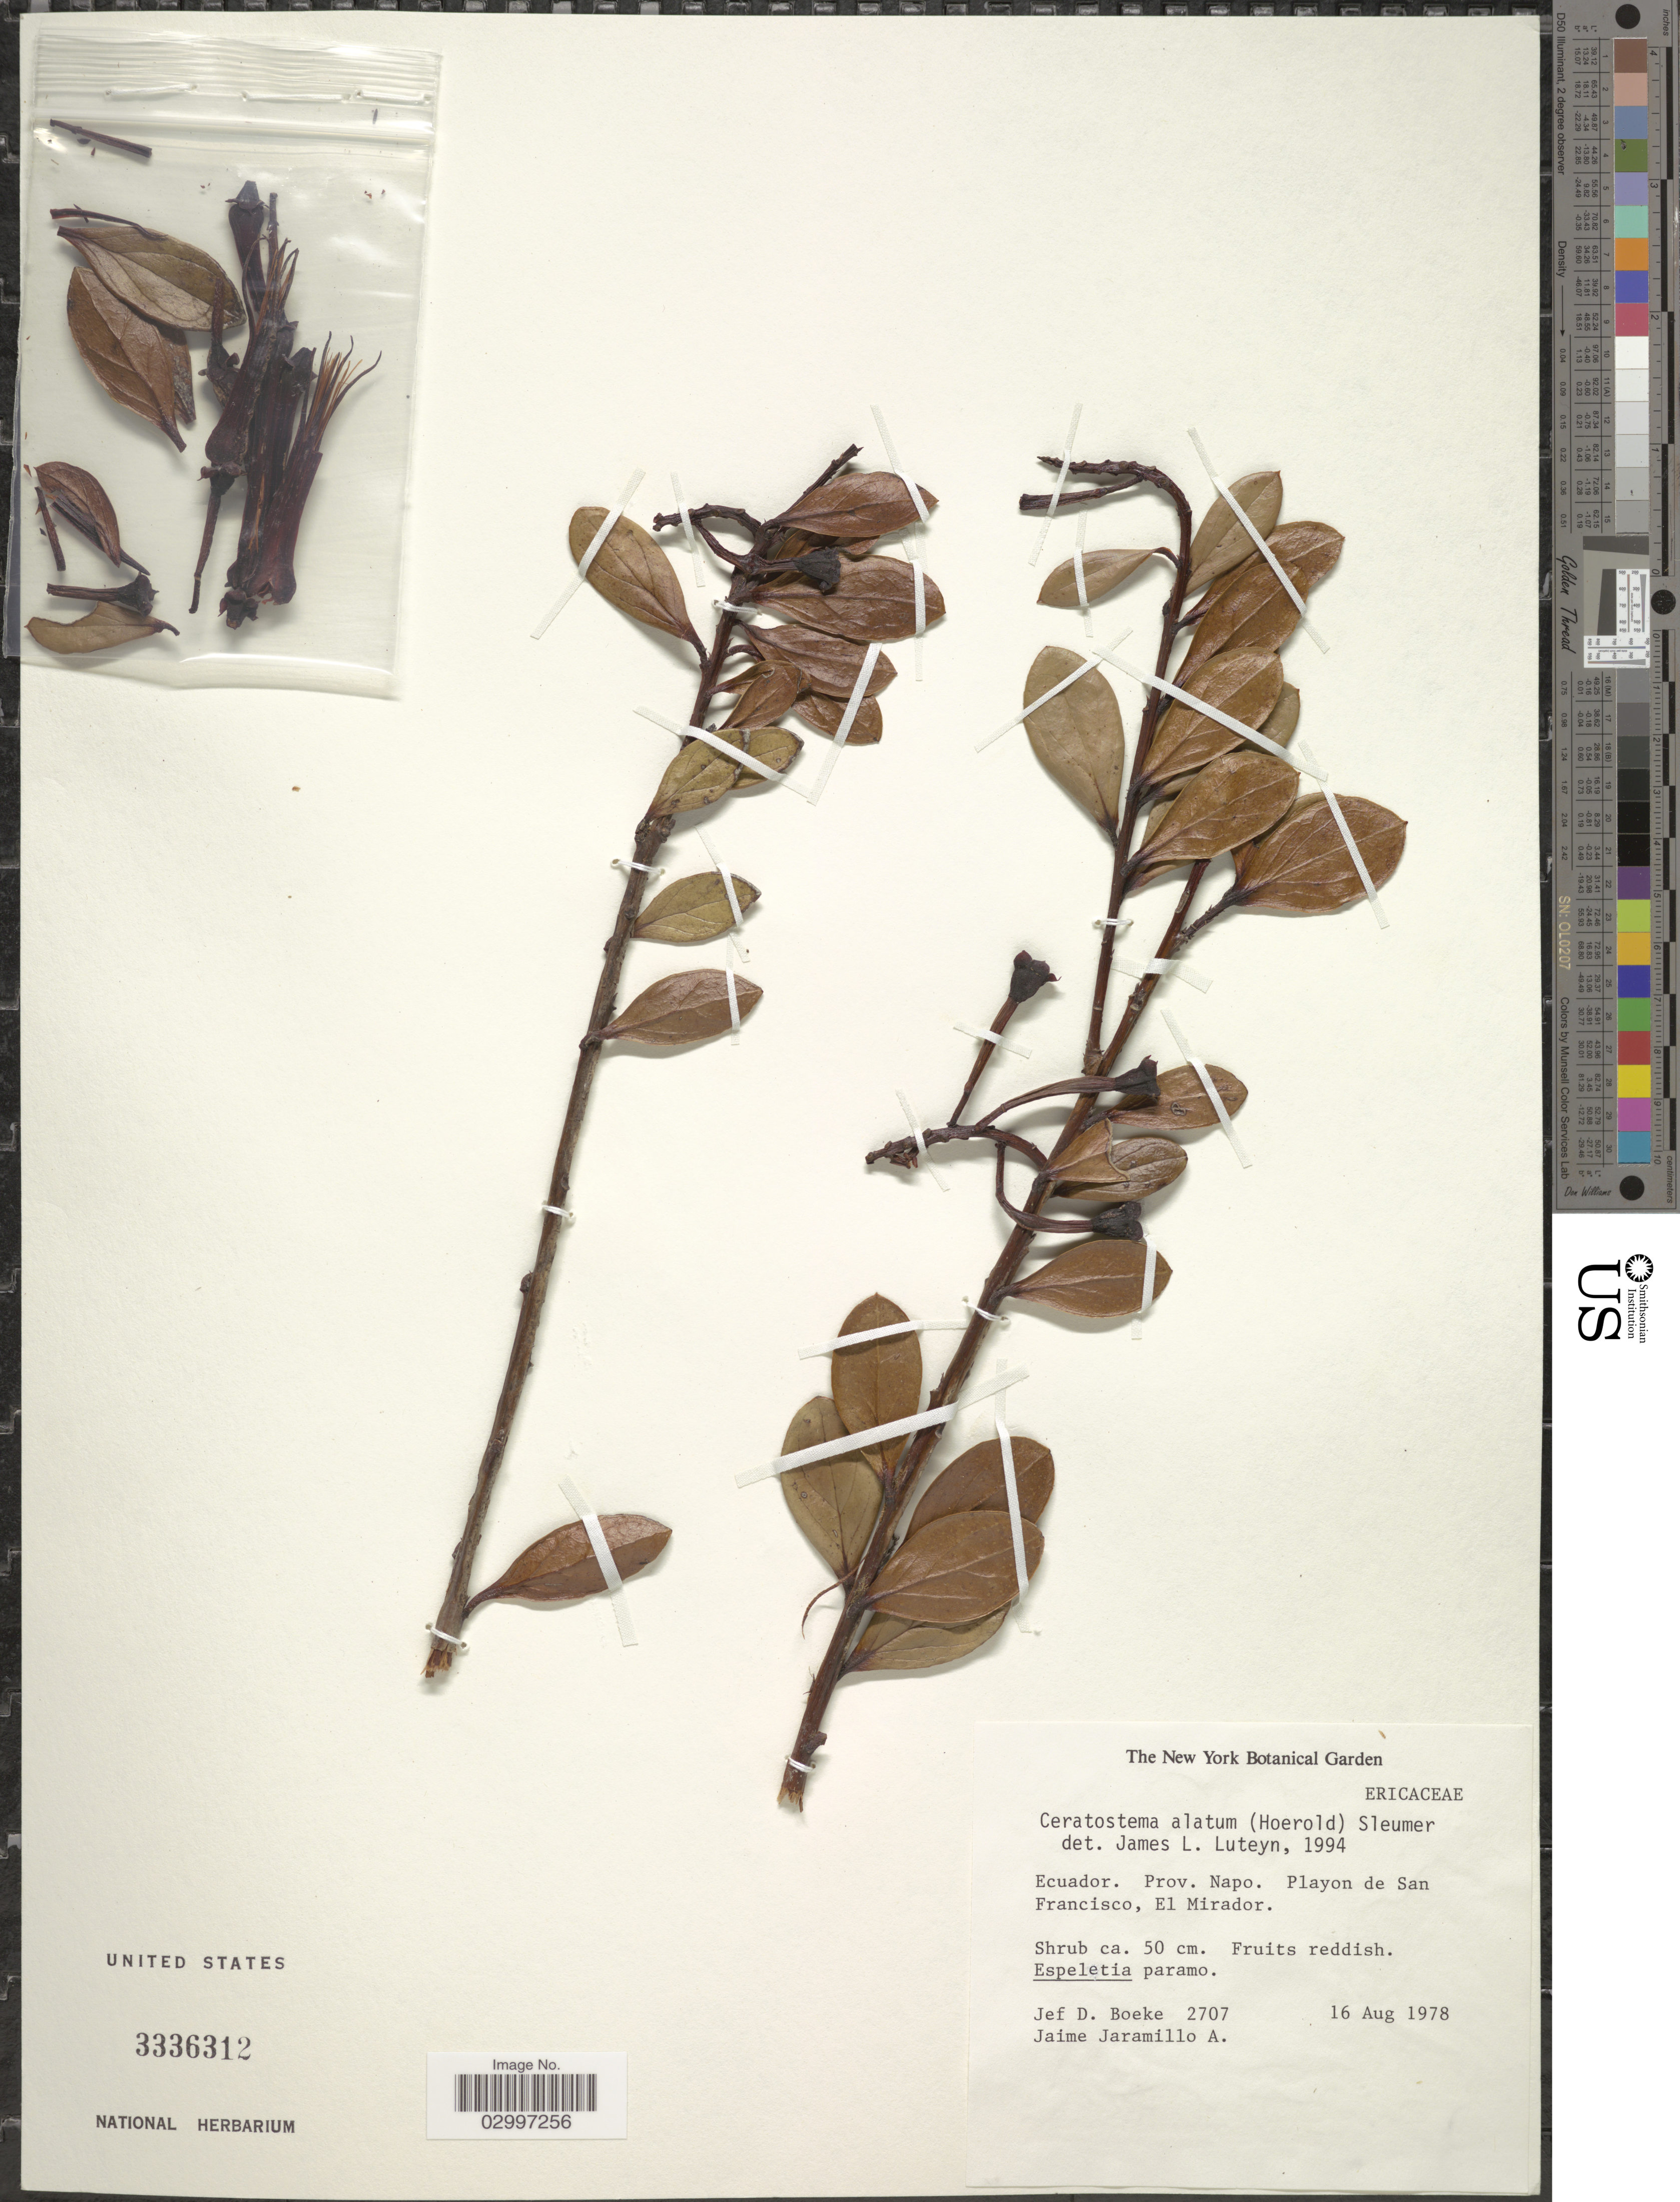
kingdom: Plantae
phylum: Tracheophyta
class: Magnoliopsida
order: Ericales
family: Ericaceae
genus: Ceratostema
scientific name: Ceratostema alatum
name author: (Hoerold) Sleumer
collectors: J. Boeke & J. Jaramillo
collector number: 2707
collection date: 1978-08-16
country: Ecuador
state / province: Napo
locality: Playon de San Francisco, El Mirador.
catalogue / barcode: US 3336312